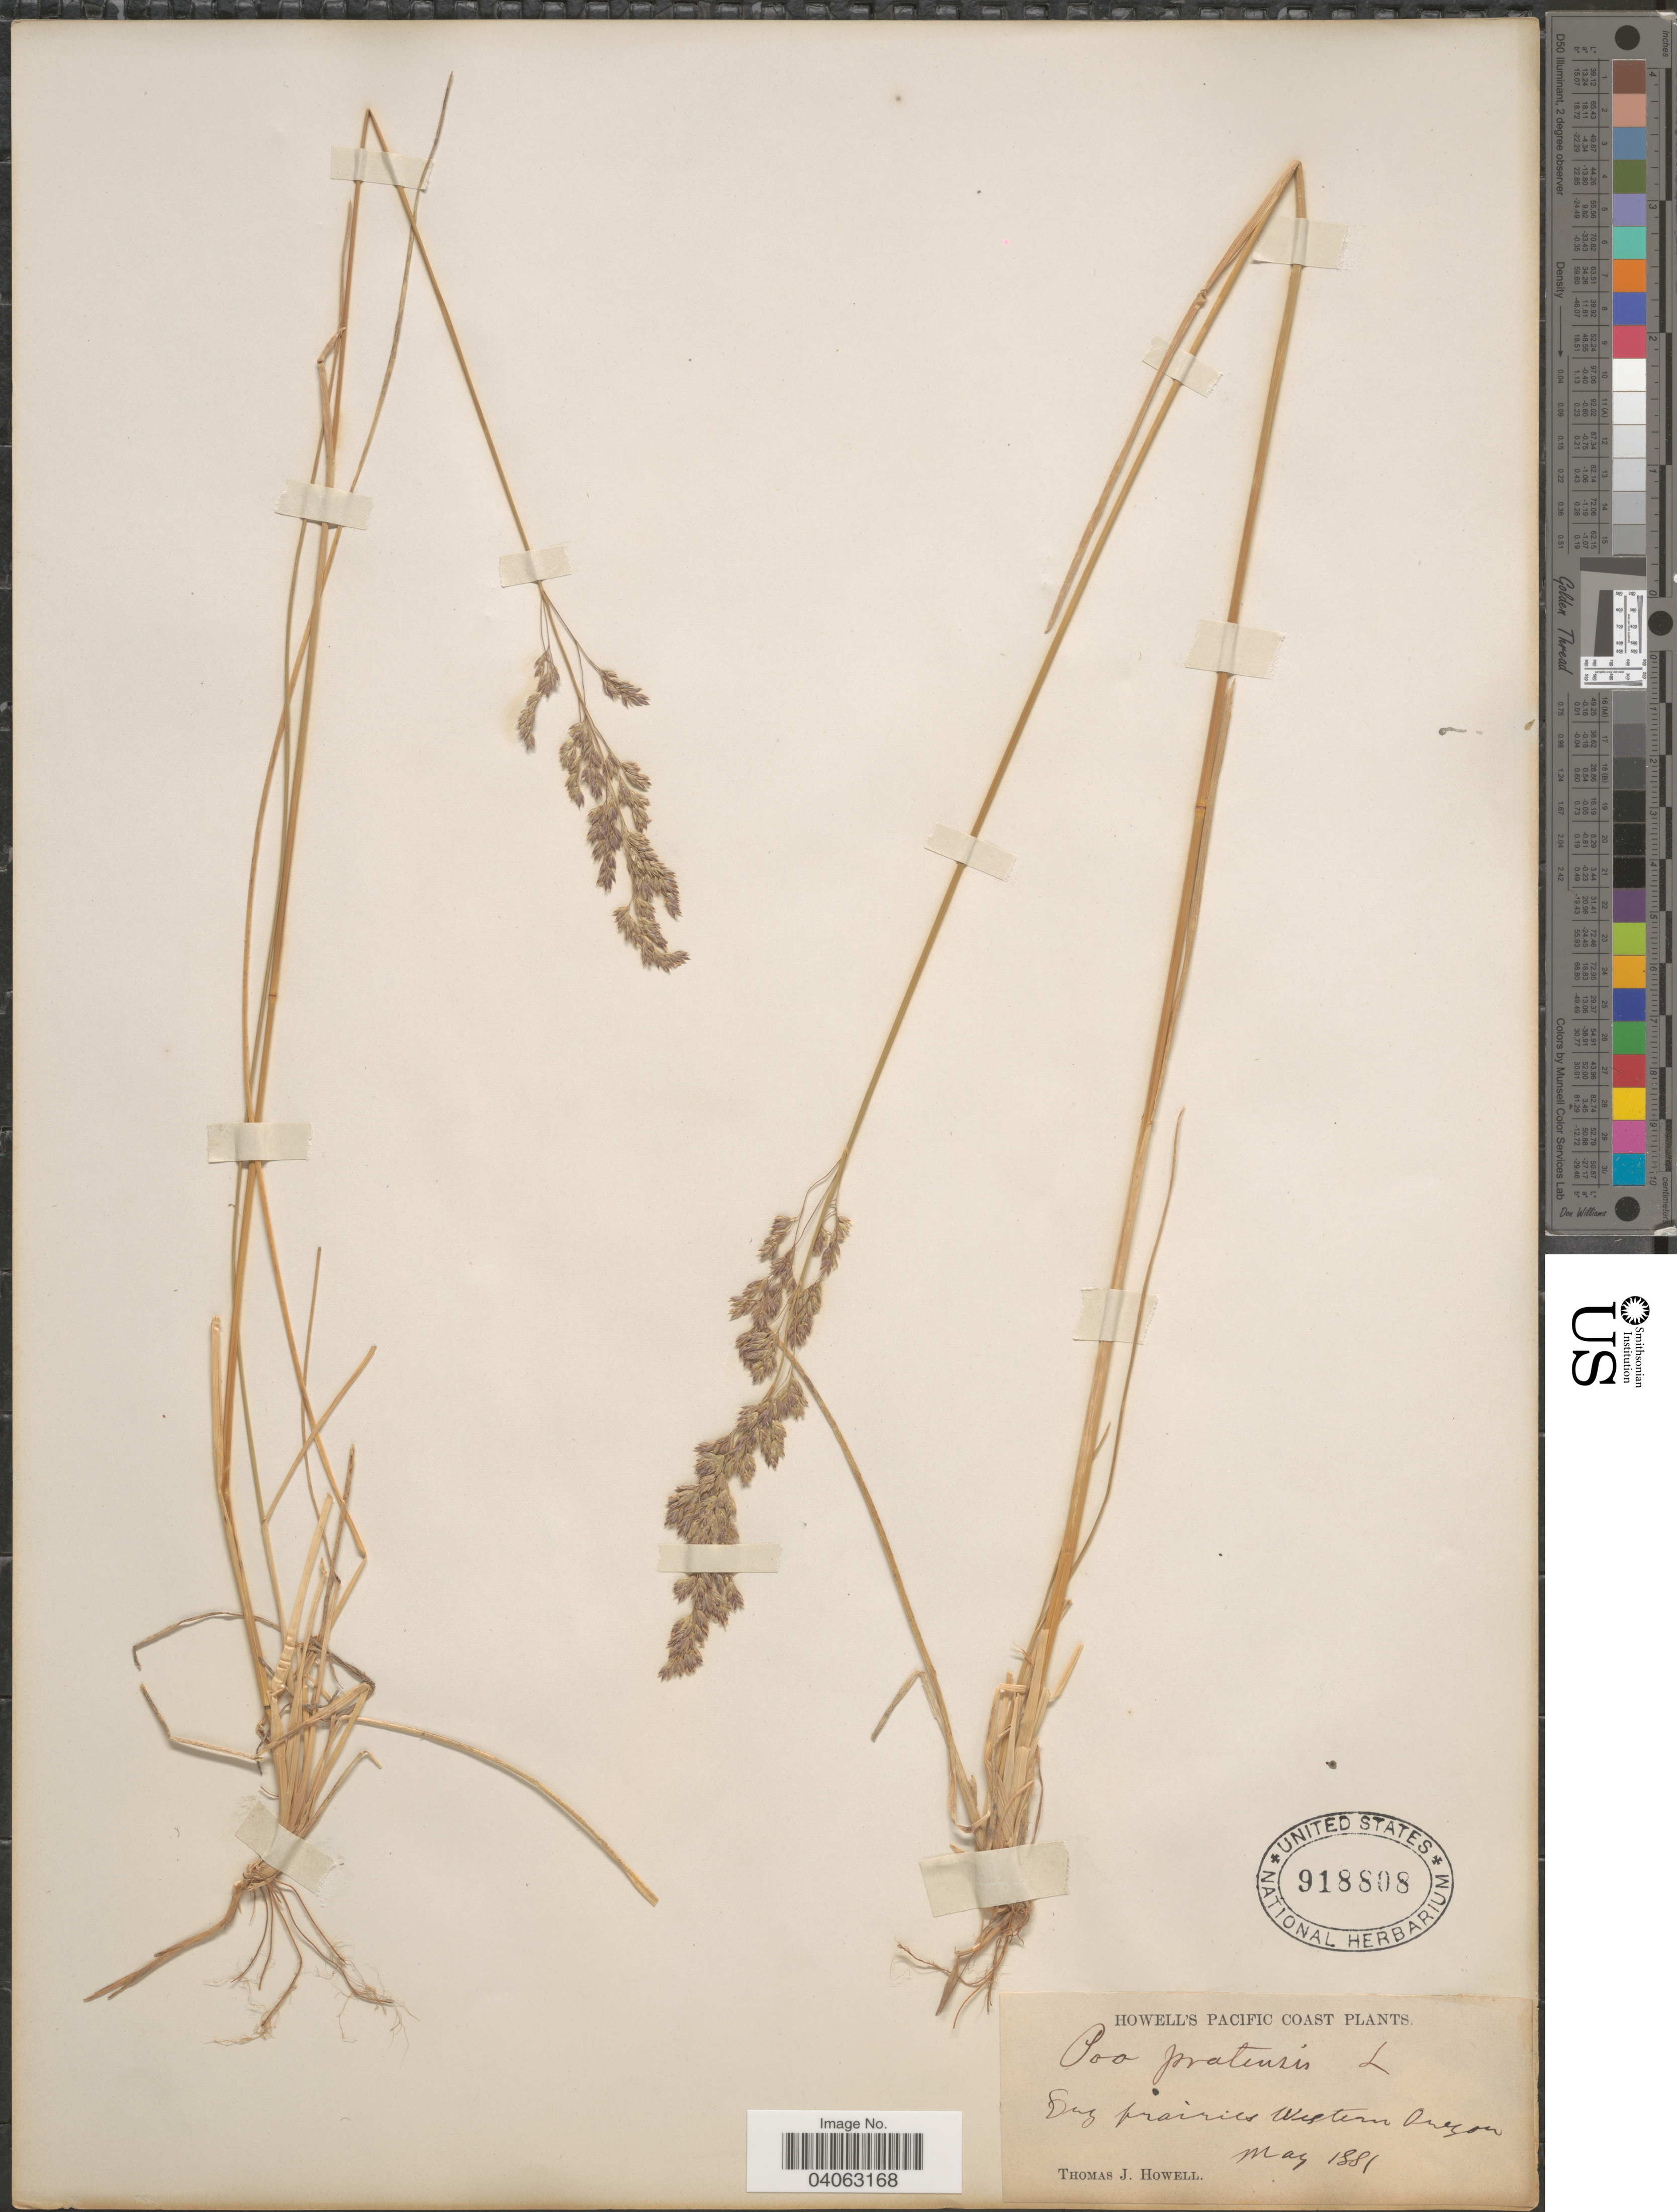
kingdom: Plantae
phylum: Tracheophyta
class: Liliopsida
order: Poales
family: Poaceae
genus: Poa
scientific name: Poa pratensis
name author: L.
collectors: T. J. Howell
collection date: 1881-05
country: United States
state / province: Oregon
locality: Pacific Coast. Dry prairies Western Oregon.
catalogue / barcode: US 918808